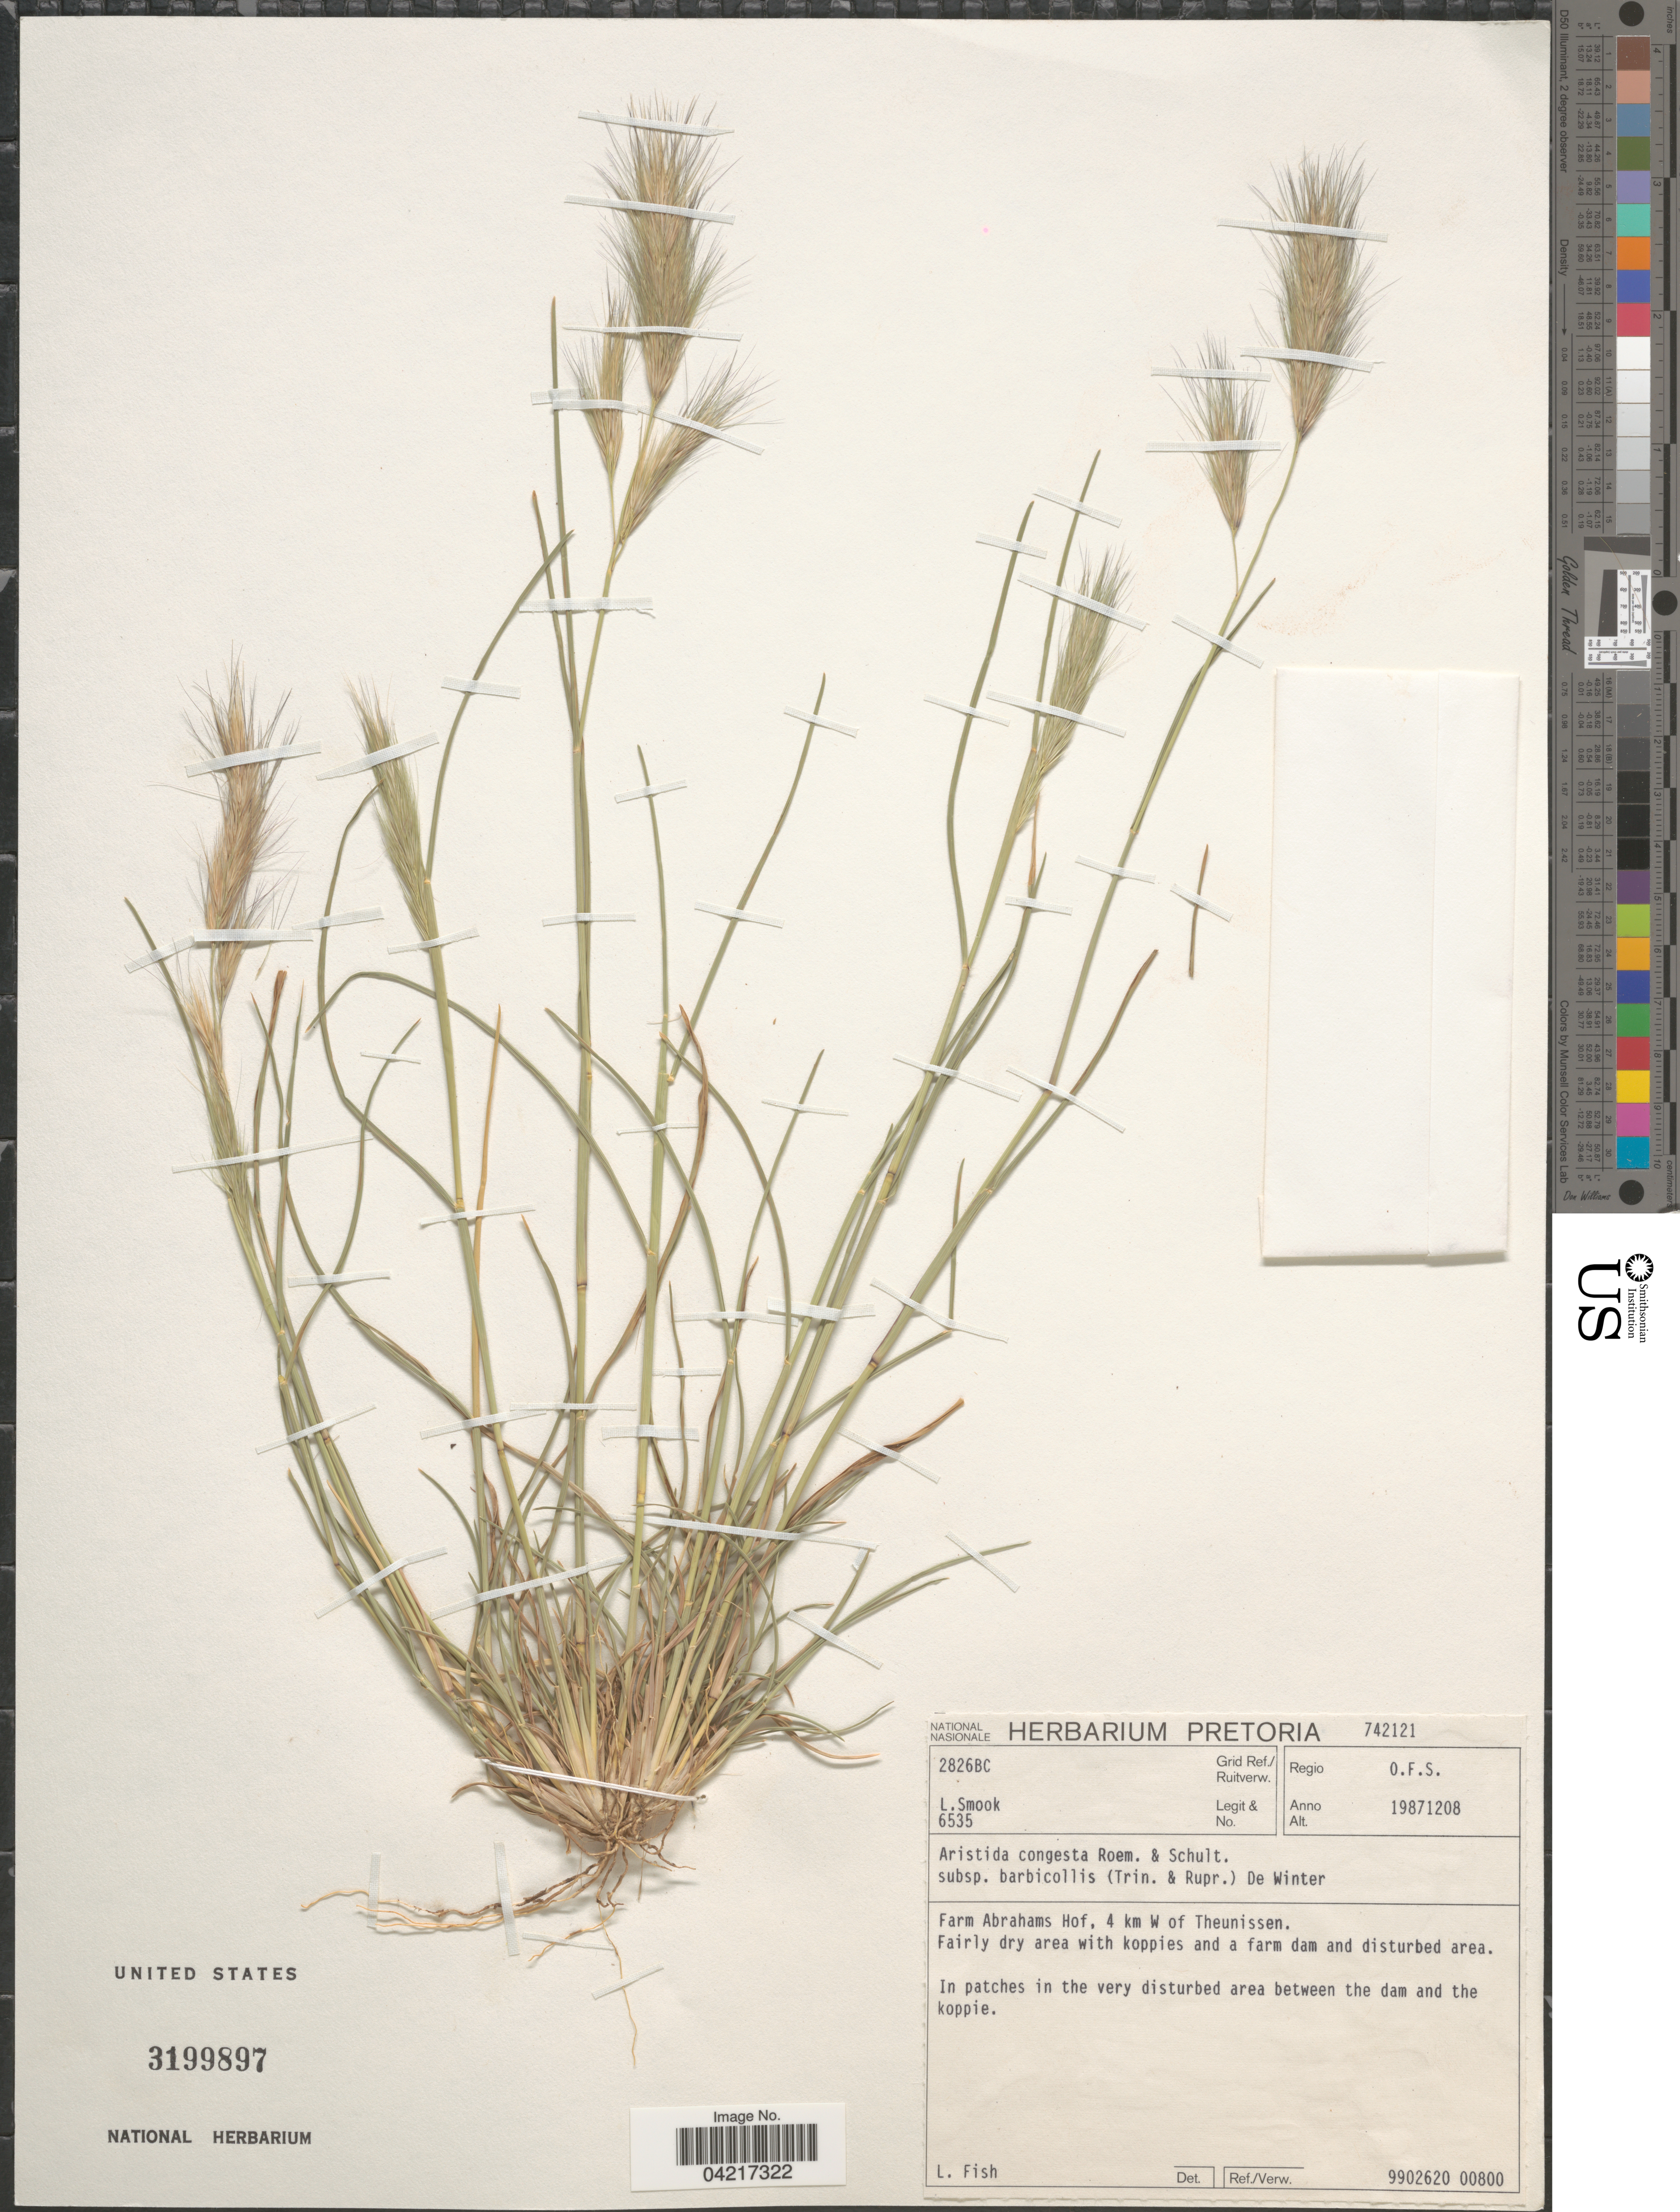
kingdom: Plantae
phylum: Tracheophyta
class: Liliopsida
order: Poales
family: Poaceae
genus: Aristida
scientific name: Aristida congesta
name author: Roem. & Schult.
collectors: L. Smook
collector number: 6535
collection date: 1987-12-08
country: South Africa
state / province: Free State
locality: Grid Ref./ Ruitverw. 2826BC. Farm Abrahams Hof, 4 km W of Theunissen. Fairly dry area with koppies and a farm dam and disturbed area. In patches in the very disturbed area between the dam and the koppie.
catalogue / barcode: US 3199897